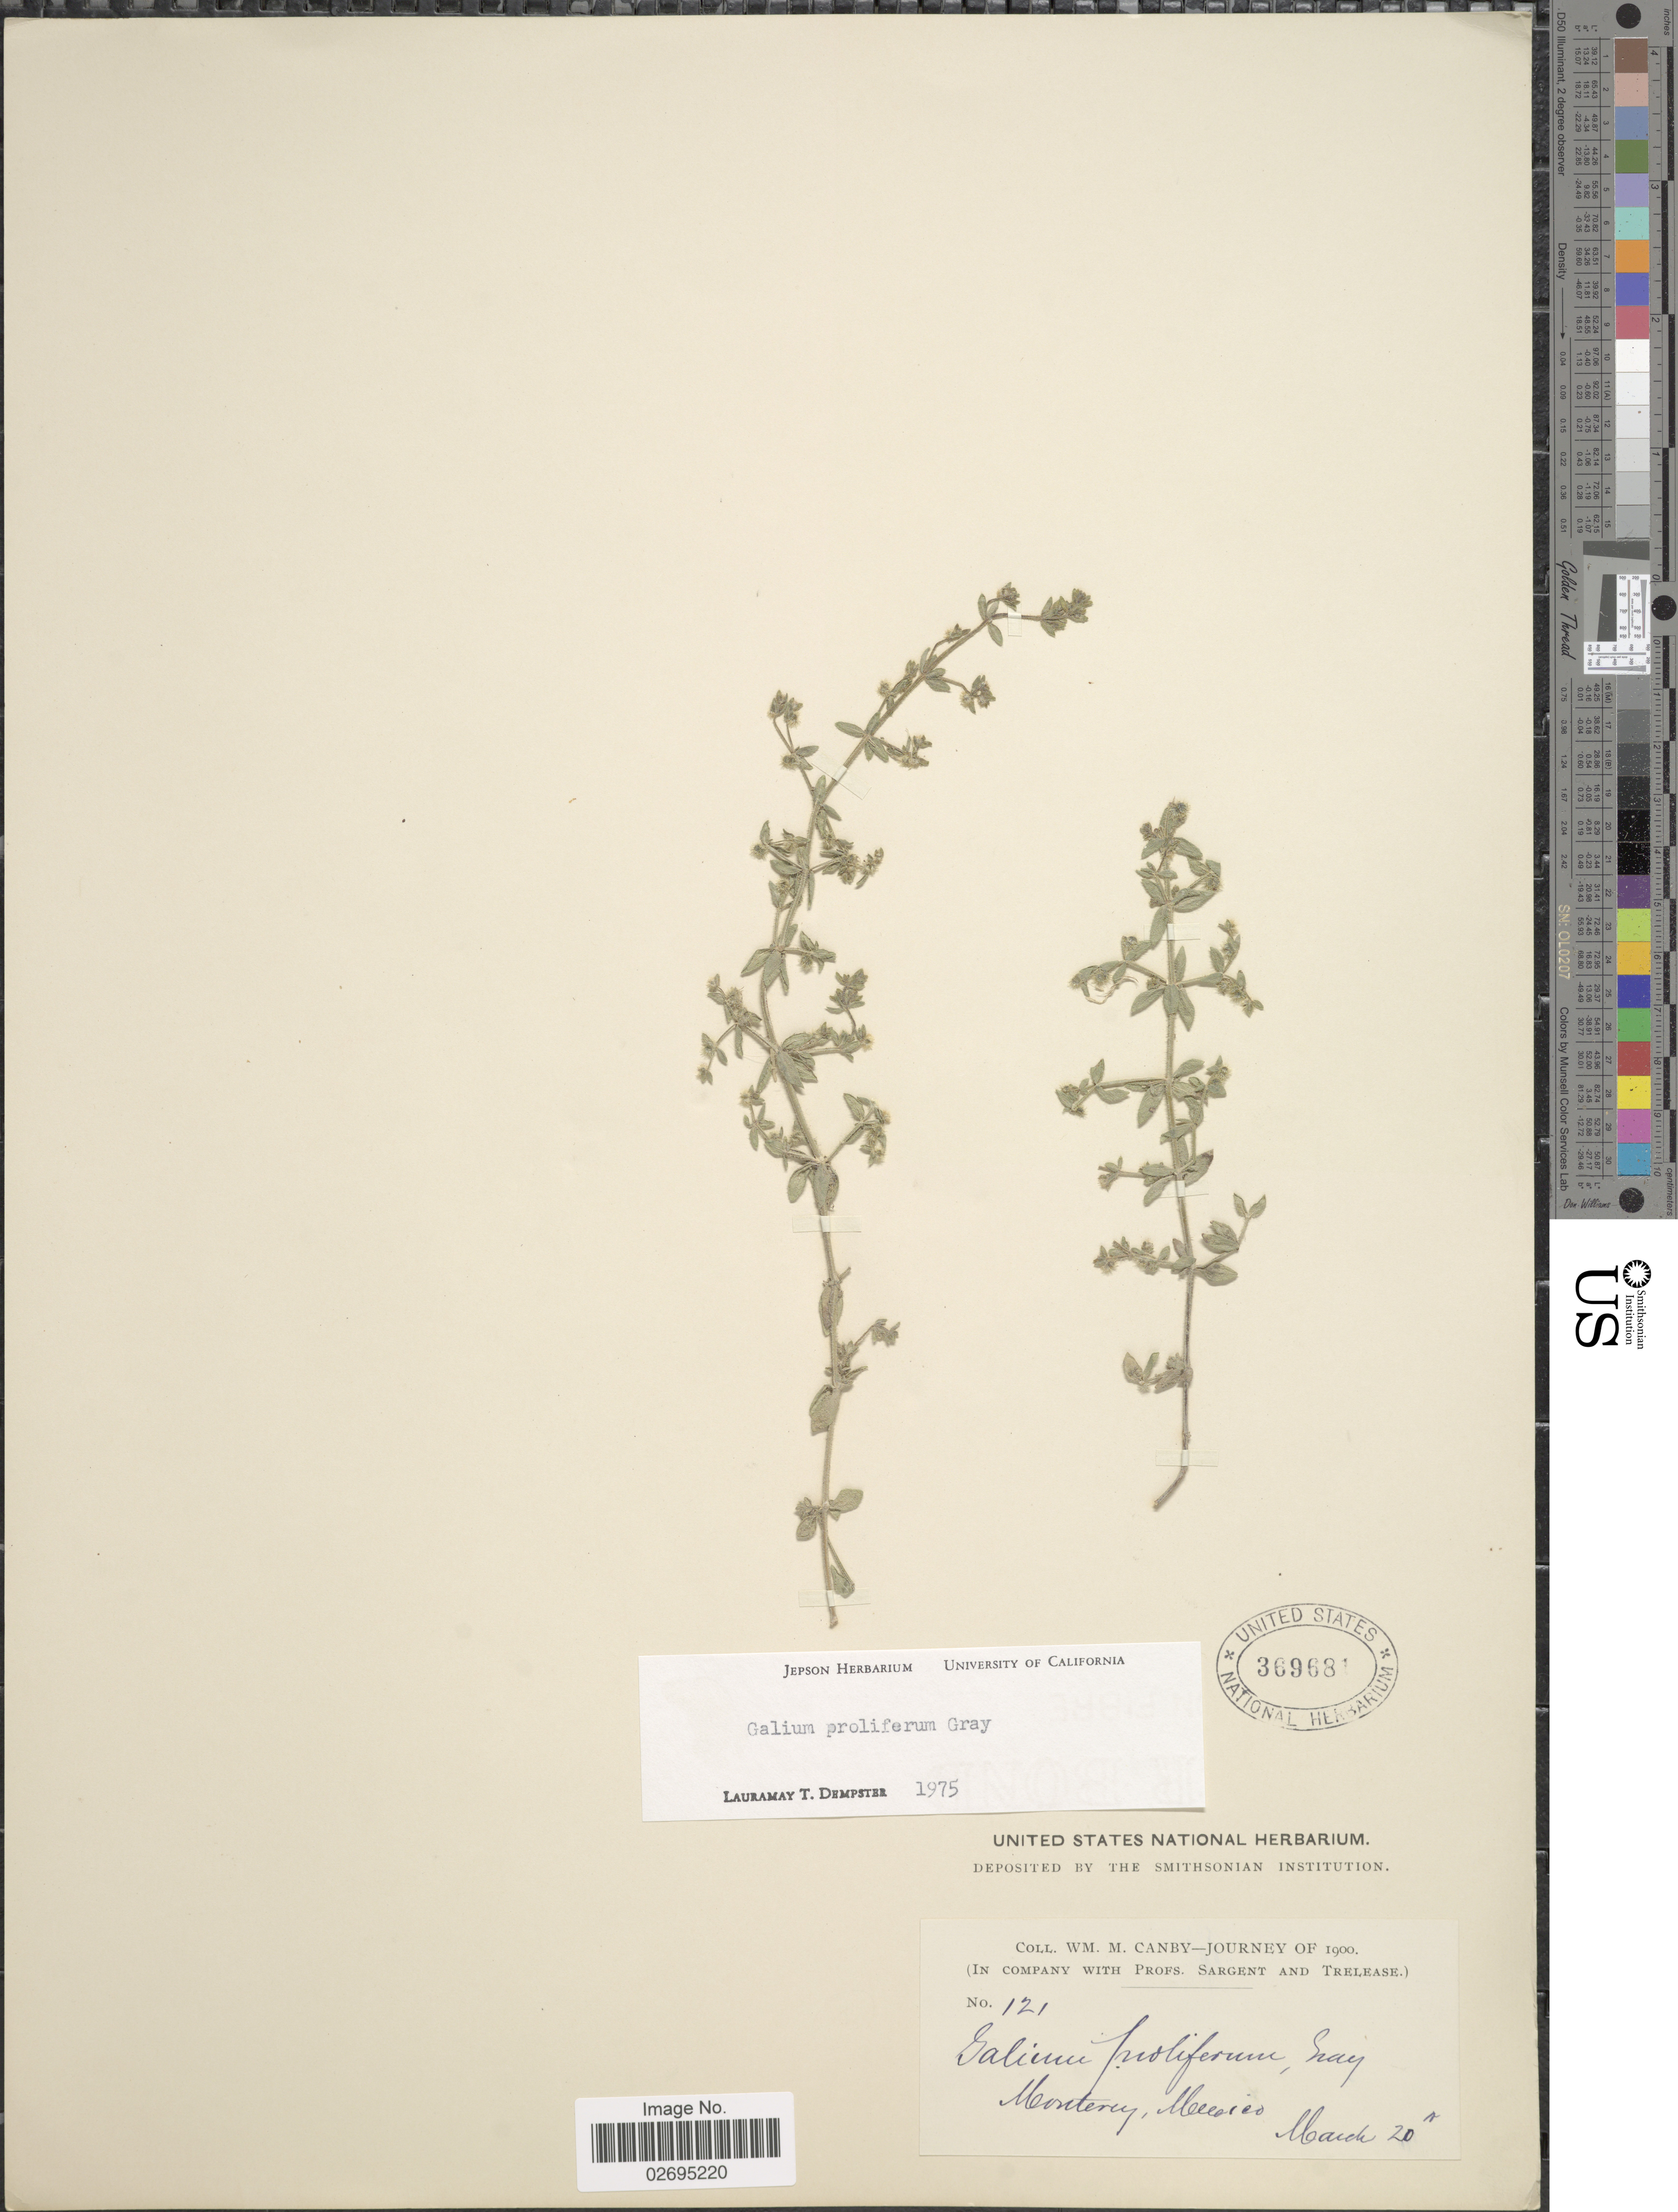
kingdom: Plantae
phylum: Tracheophyta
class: Magnoliopsida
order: Gentianales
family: Rubiaceae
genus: Galium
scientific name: Galium proliferum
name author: A. Gray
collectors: W. M. Canby, -- Sargent & -- Trelease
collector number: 121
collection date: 1900-03-20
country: Mexico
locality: Monterrey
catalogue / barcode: US 369681